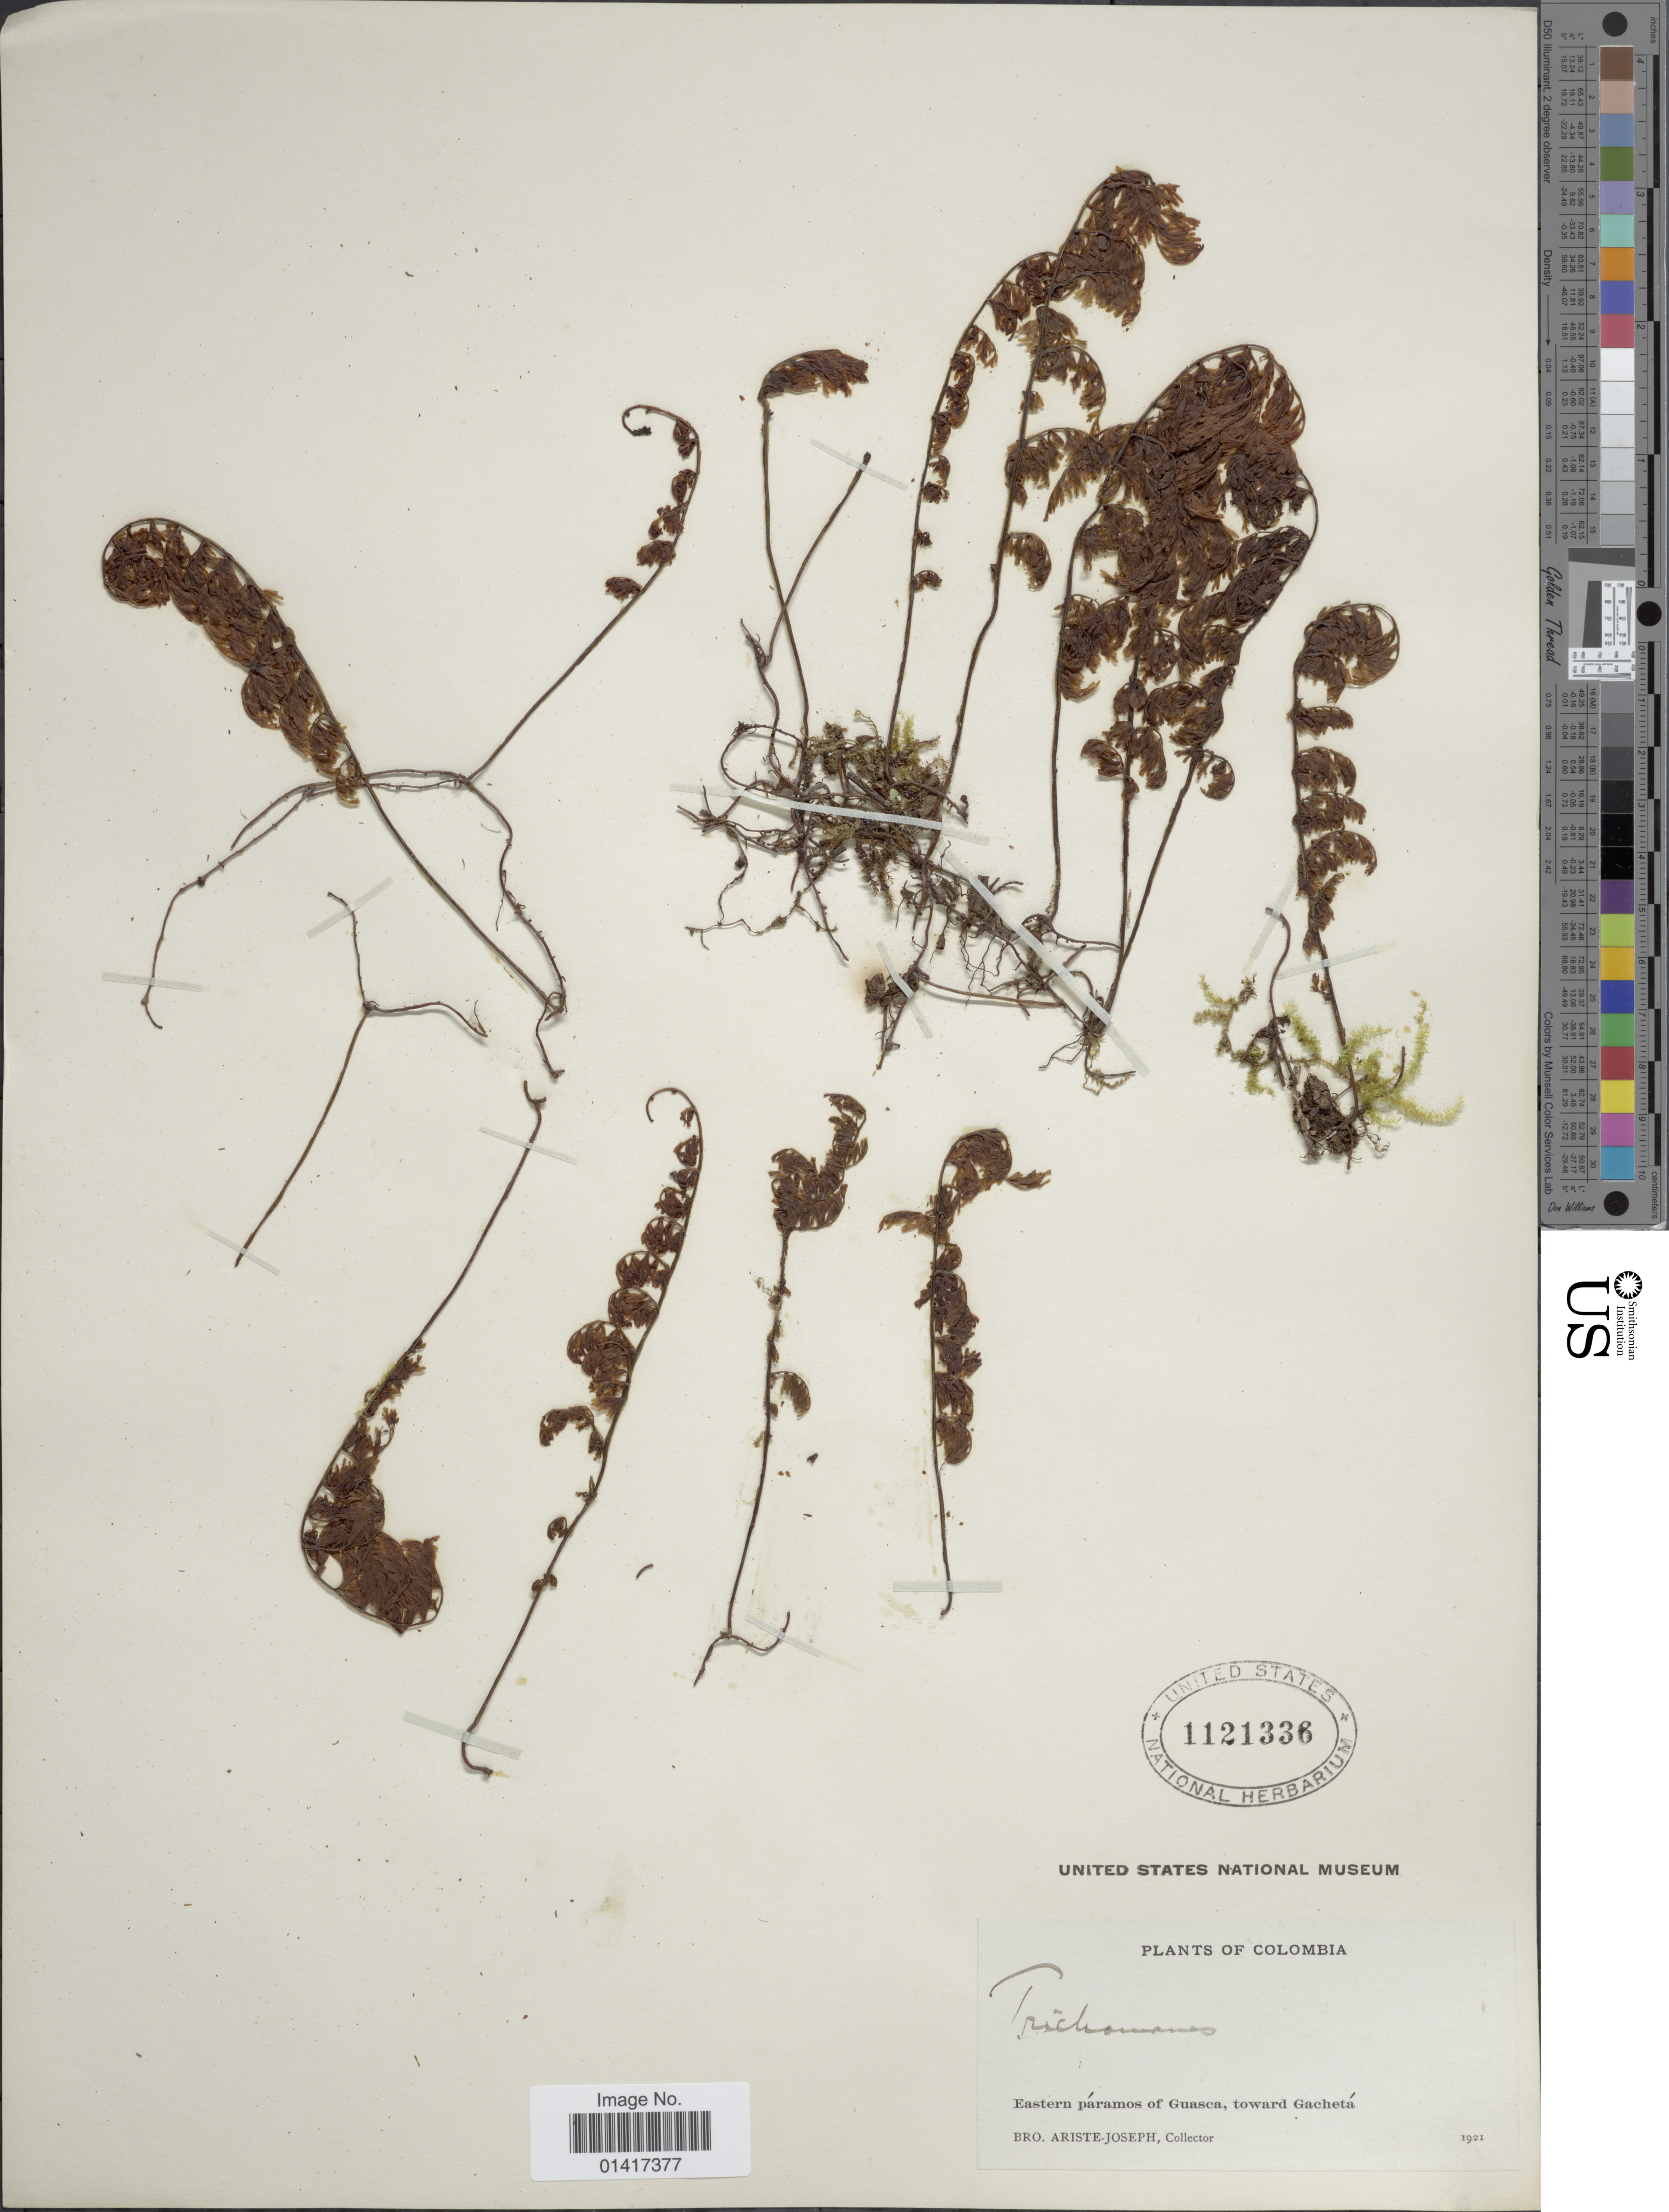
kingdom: Plantae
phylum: Tracheophyta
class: Polypodiopsida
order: Hymenophyllales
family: Hymenophyllaceae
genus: Hymenophyllum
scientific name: Hymenophyllum sp.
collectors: Bro. Ariste-Joseph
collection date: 1921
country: Colombia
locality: Eastern páramos of Guasca, toward Gacheta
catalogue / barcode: US 1121336